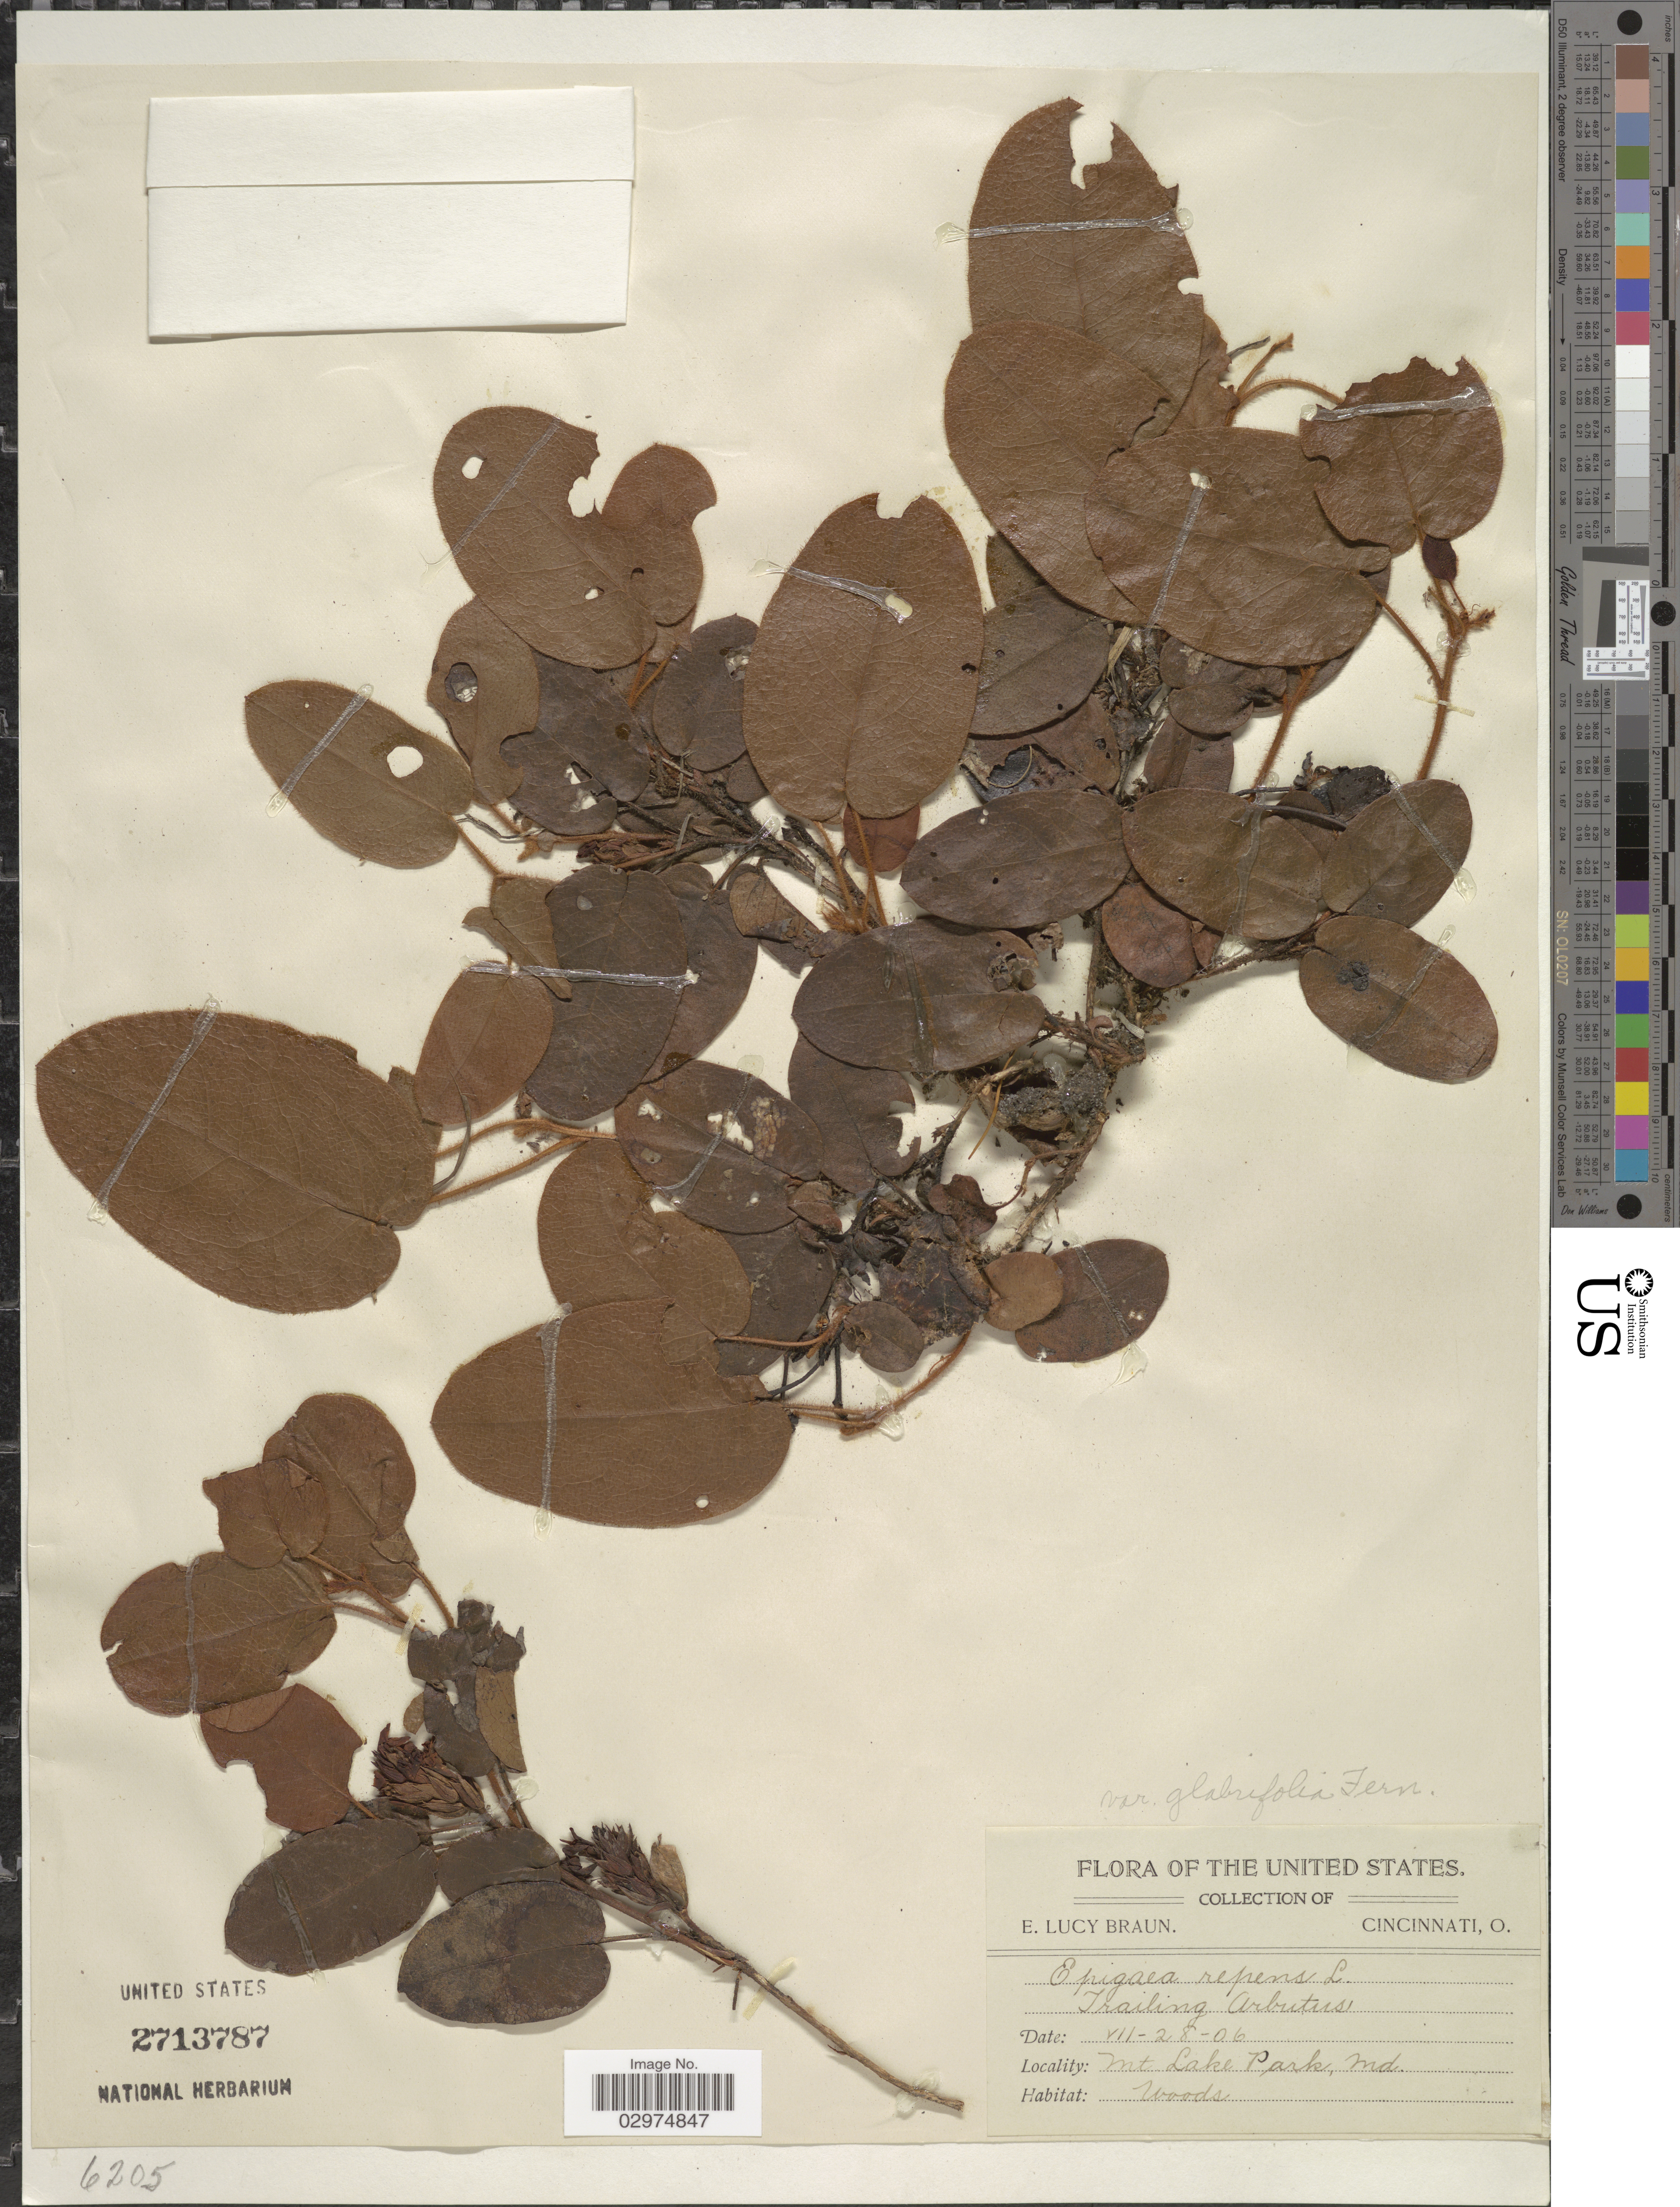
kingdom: Plantae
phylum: Tracheophyta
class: Magnoliopsida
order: Ericales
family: Ericaceae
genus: Epigaea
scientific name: Epigaea repens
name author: L.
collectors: E. L. Braun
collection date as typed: Transcribed d/m/y: 28/7/06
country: United States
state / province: Maryland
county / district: Garrett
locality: Mt. Lake Park.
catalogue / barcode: US 2713787